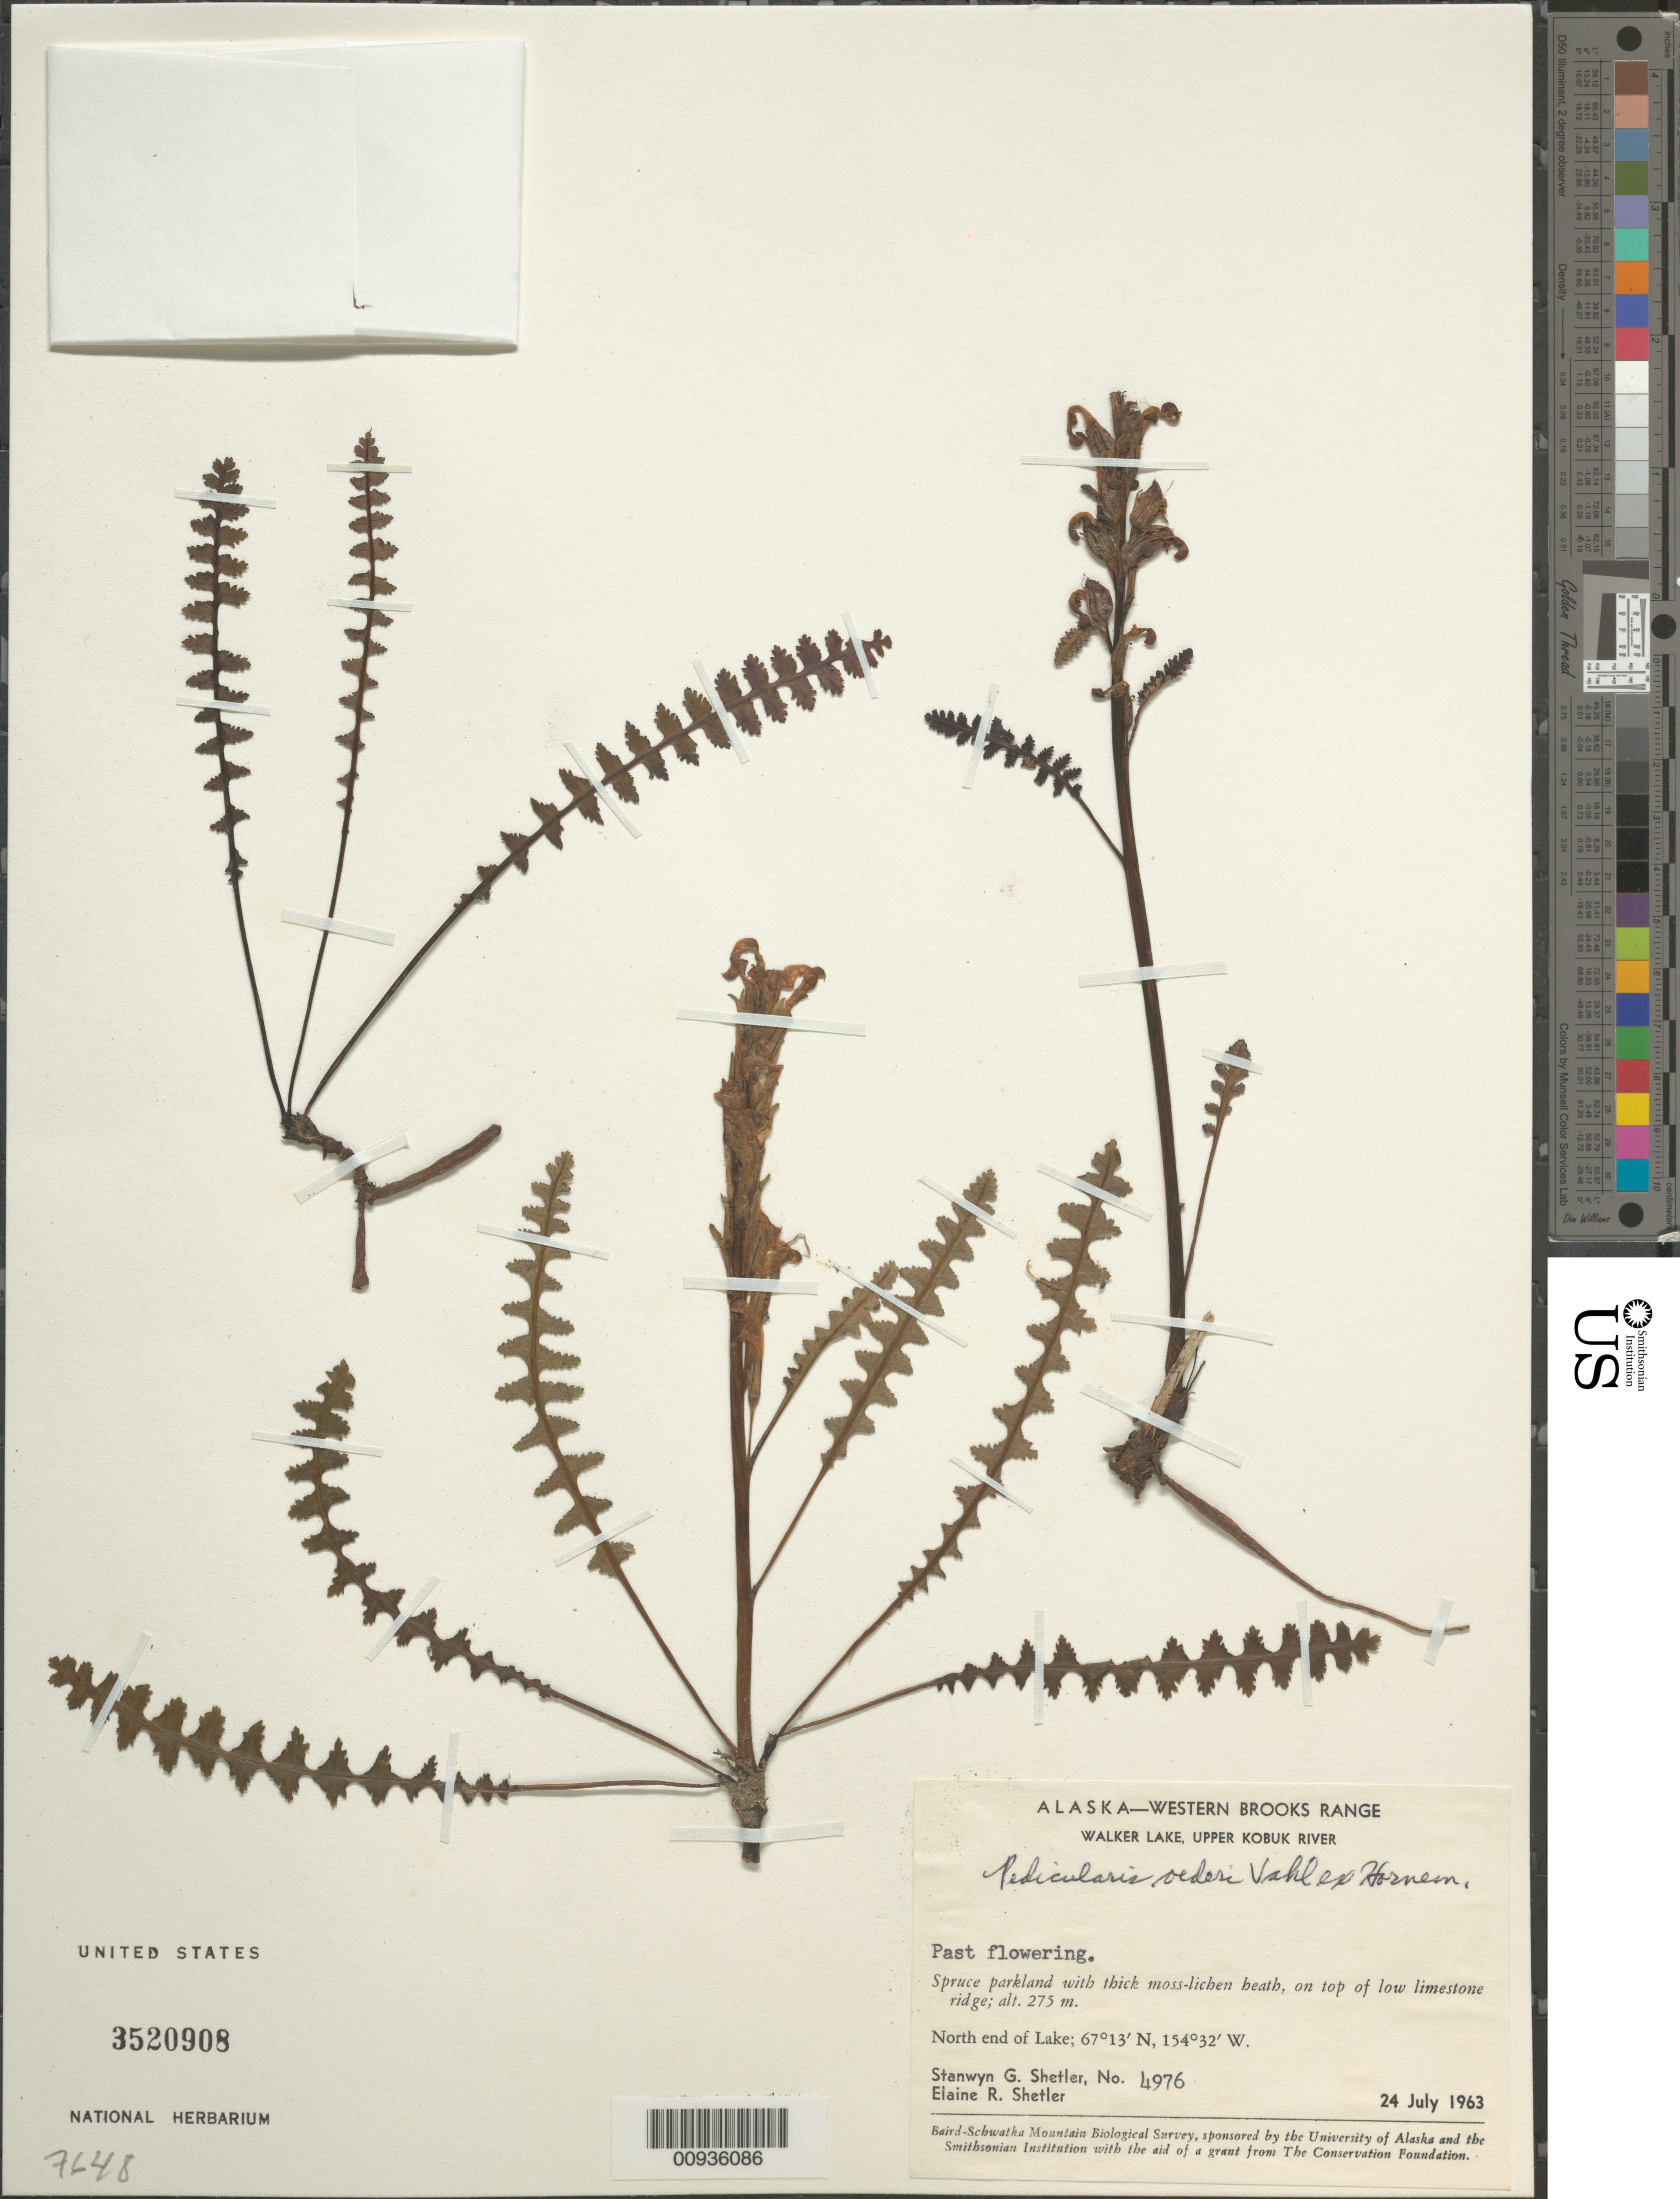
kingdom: Plantae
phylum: Tracheophyta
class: Magnoliopsida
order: Lamiales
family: Orobanchaceae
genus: Pedicularis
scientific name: Pedicularis oederi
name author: Vahl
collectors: S. Shetler & E. R. Shetler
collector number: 4976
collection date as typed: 24 Jul 1963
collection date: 1963-07-24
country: United States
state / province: Alaska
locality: North end of Walker Lake. Western Brooks Range, Upper Kobuk River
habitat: Spruce parkland with thick moss-lichen heath, on top of low limestone ridge.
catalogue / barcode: US 3520908